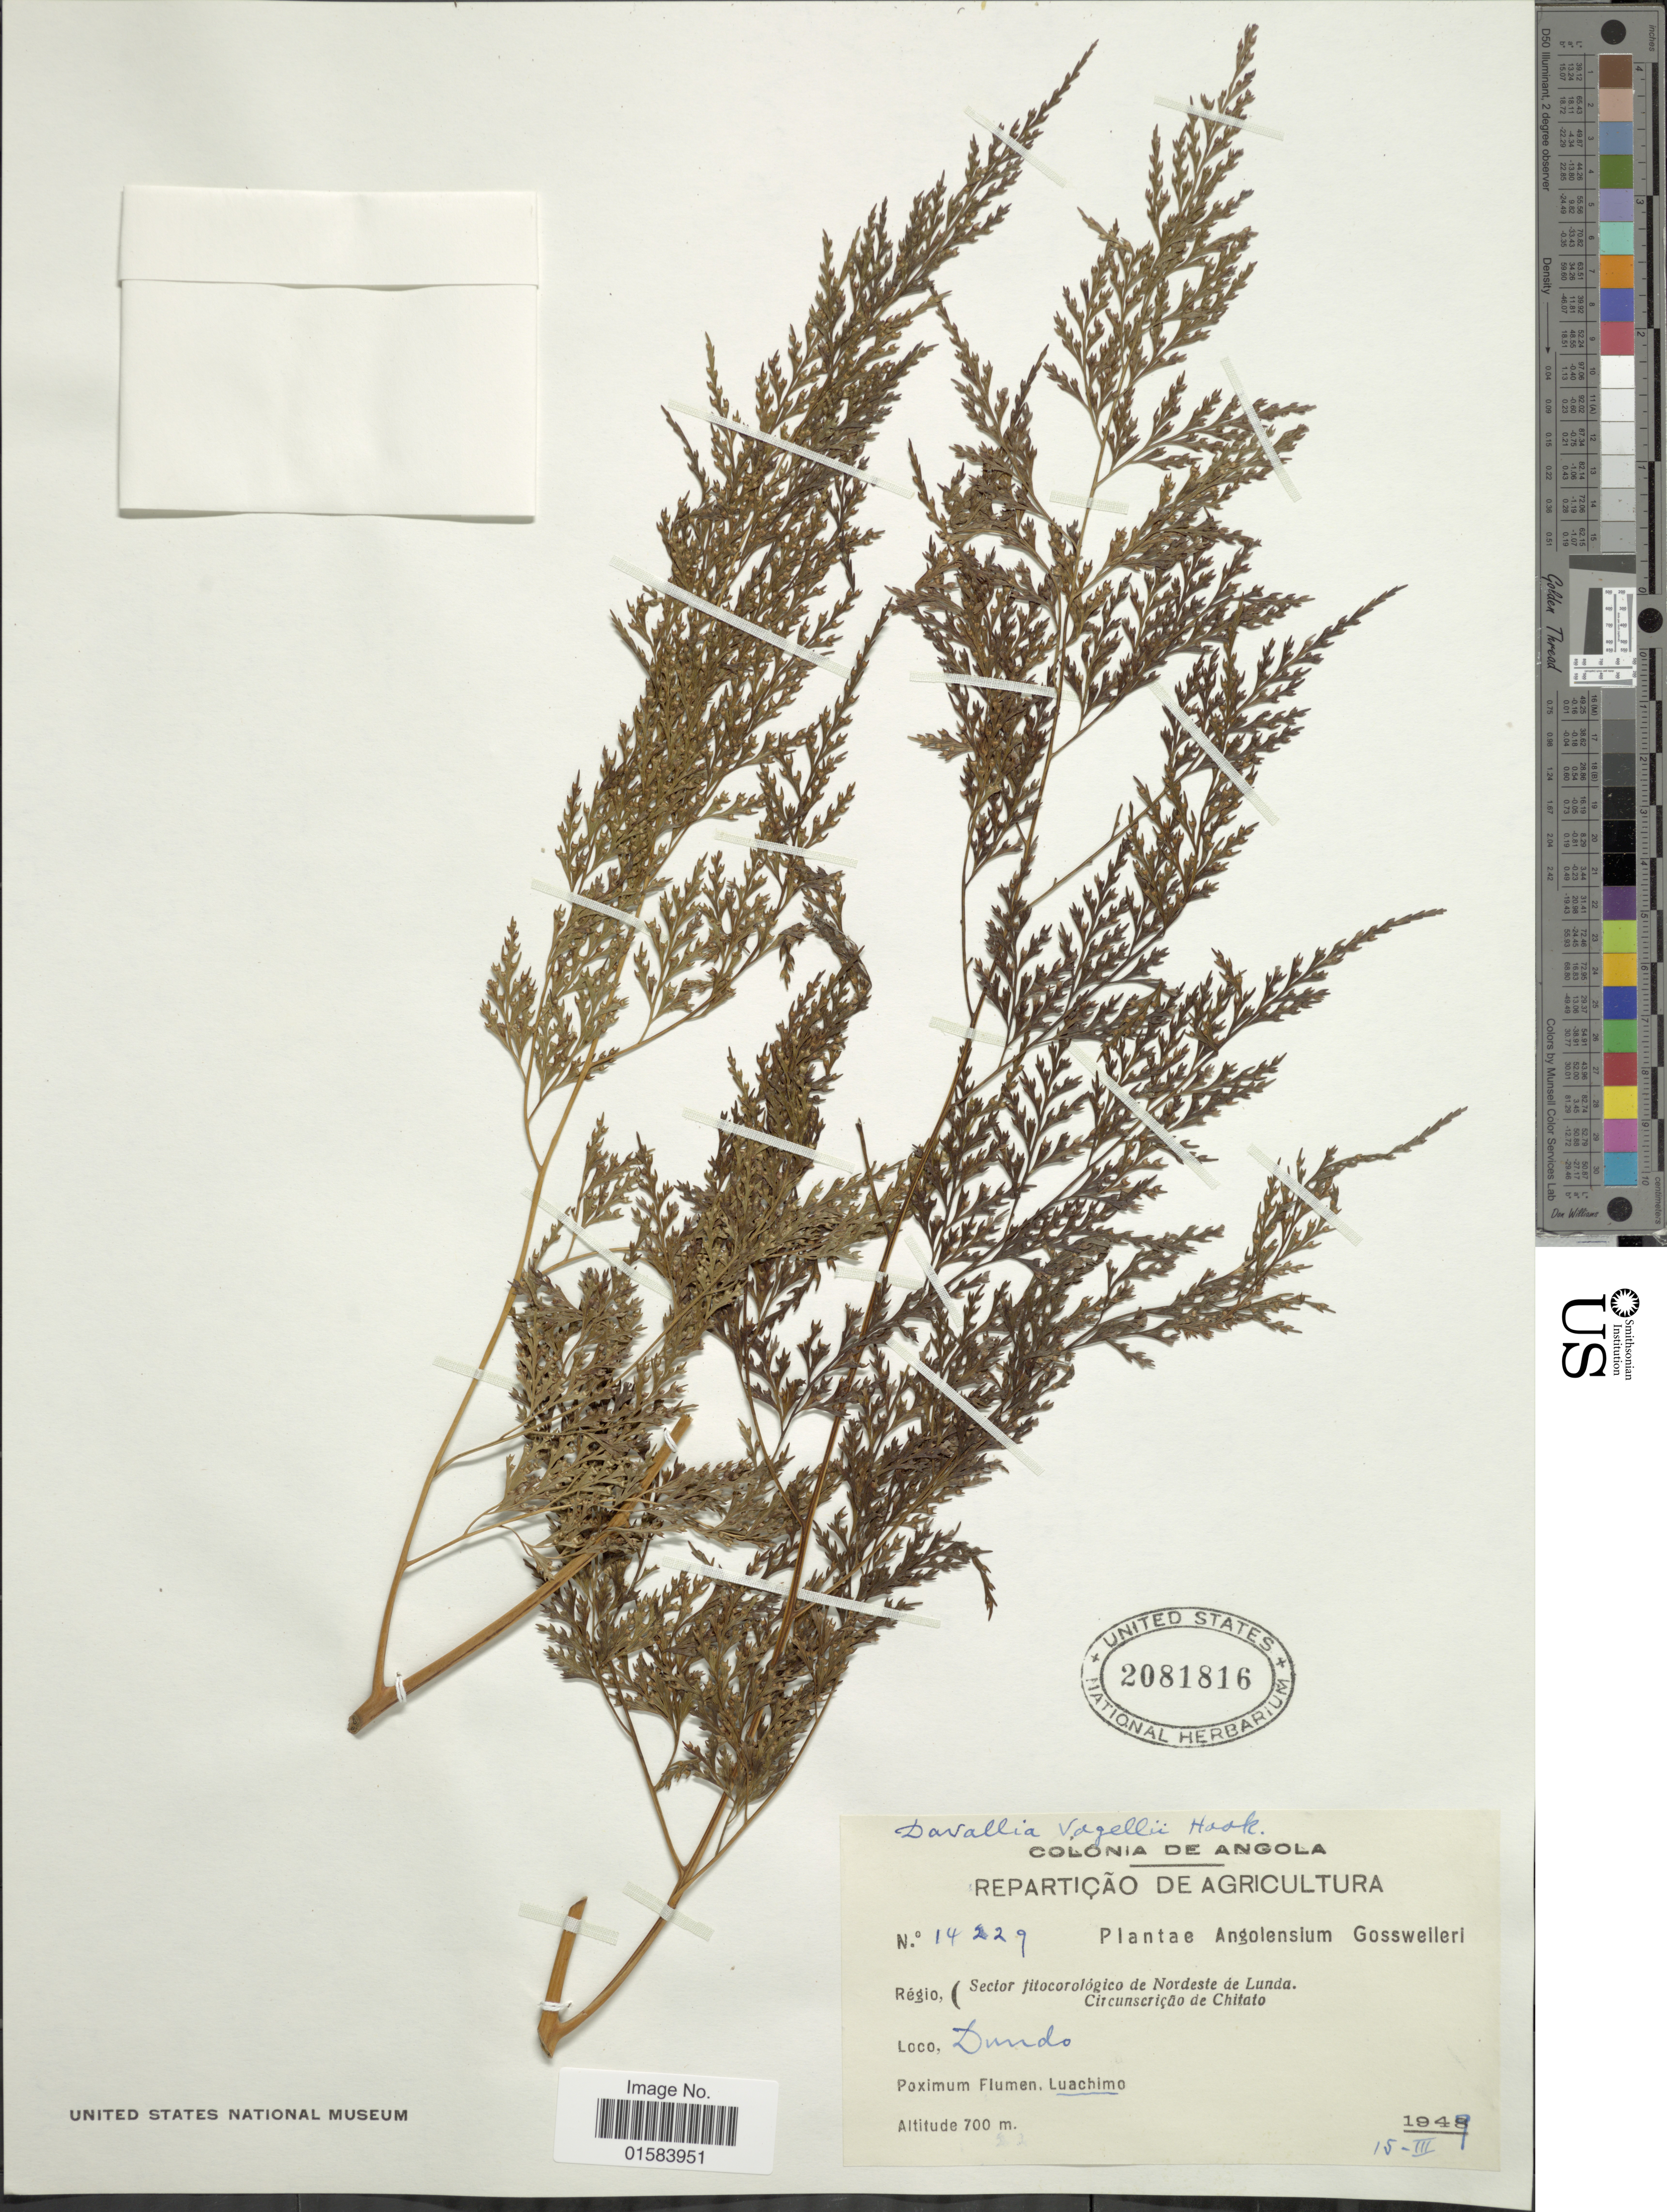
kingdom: Plantae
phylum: Tracheophyta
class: Polypodiopsida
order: Polypodiales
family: Davalliaceae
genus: Davallia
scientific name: Davallia vogelii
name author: Hook.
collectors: A. Gossweiler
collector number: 14229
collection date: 1949-03-15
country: Angola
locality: Colonia de Angola, Dundo, Poximun Flumen, Luachimo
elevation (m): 700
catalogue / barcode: US 2081816